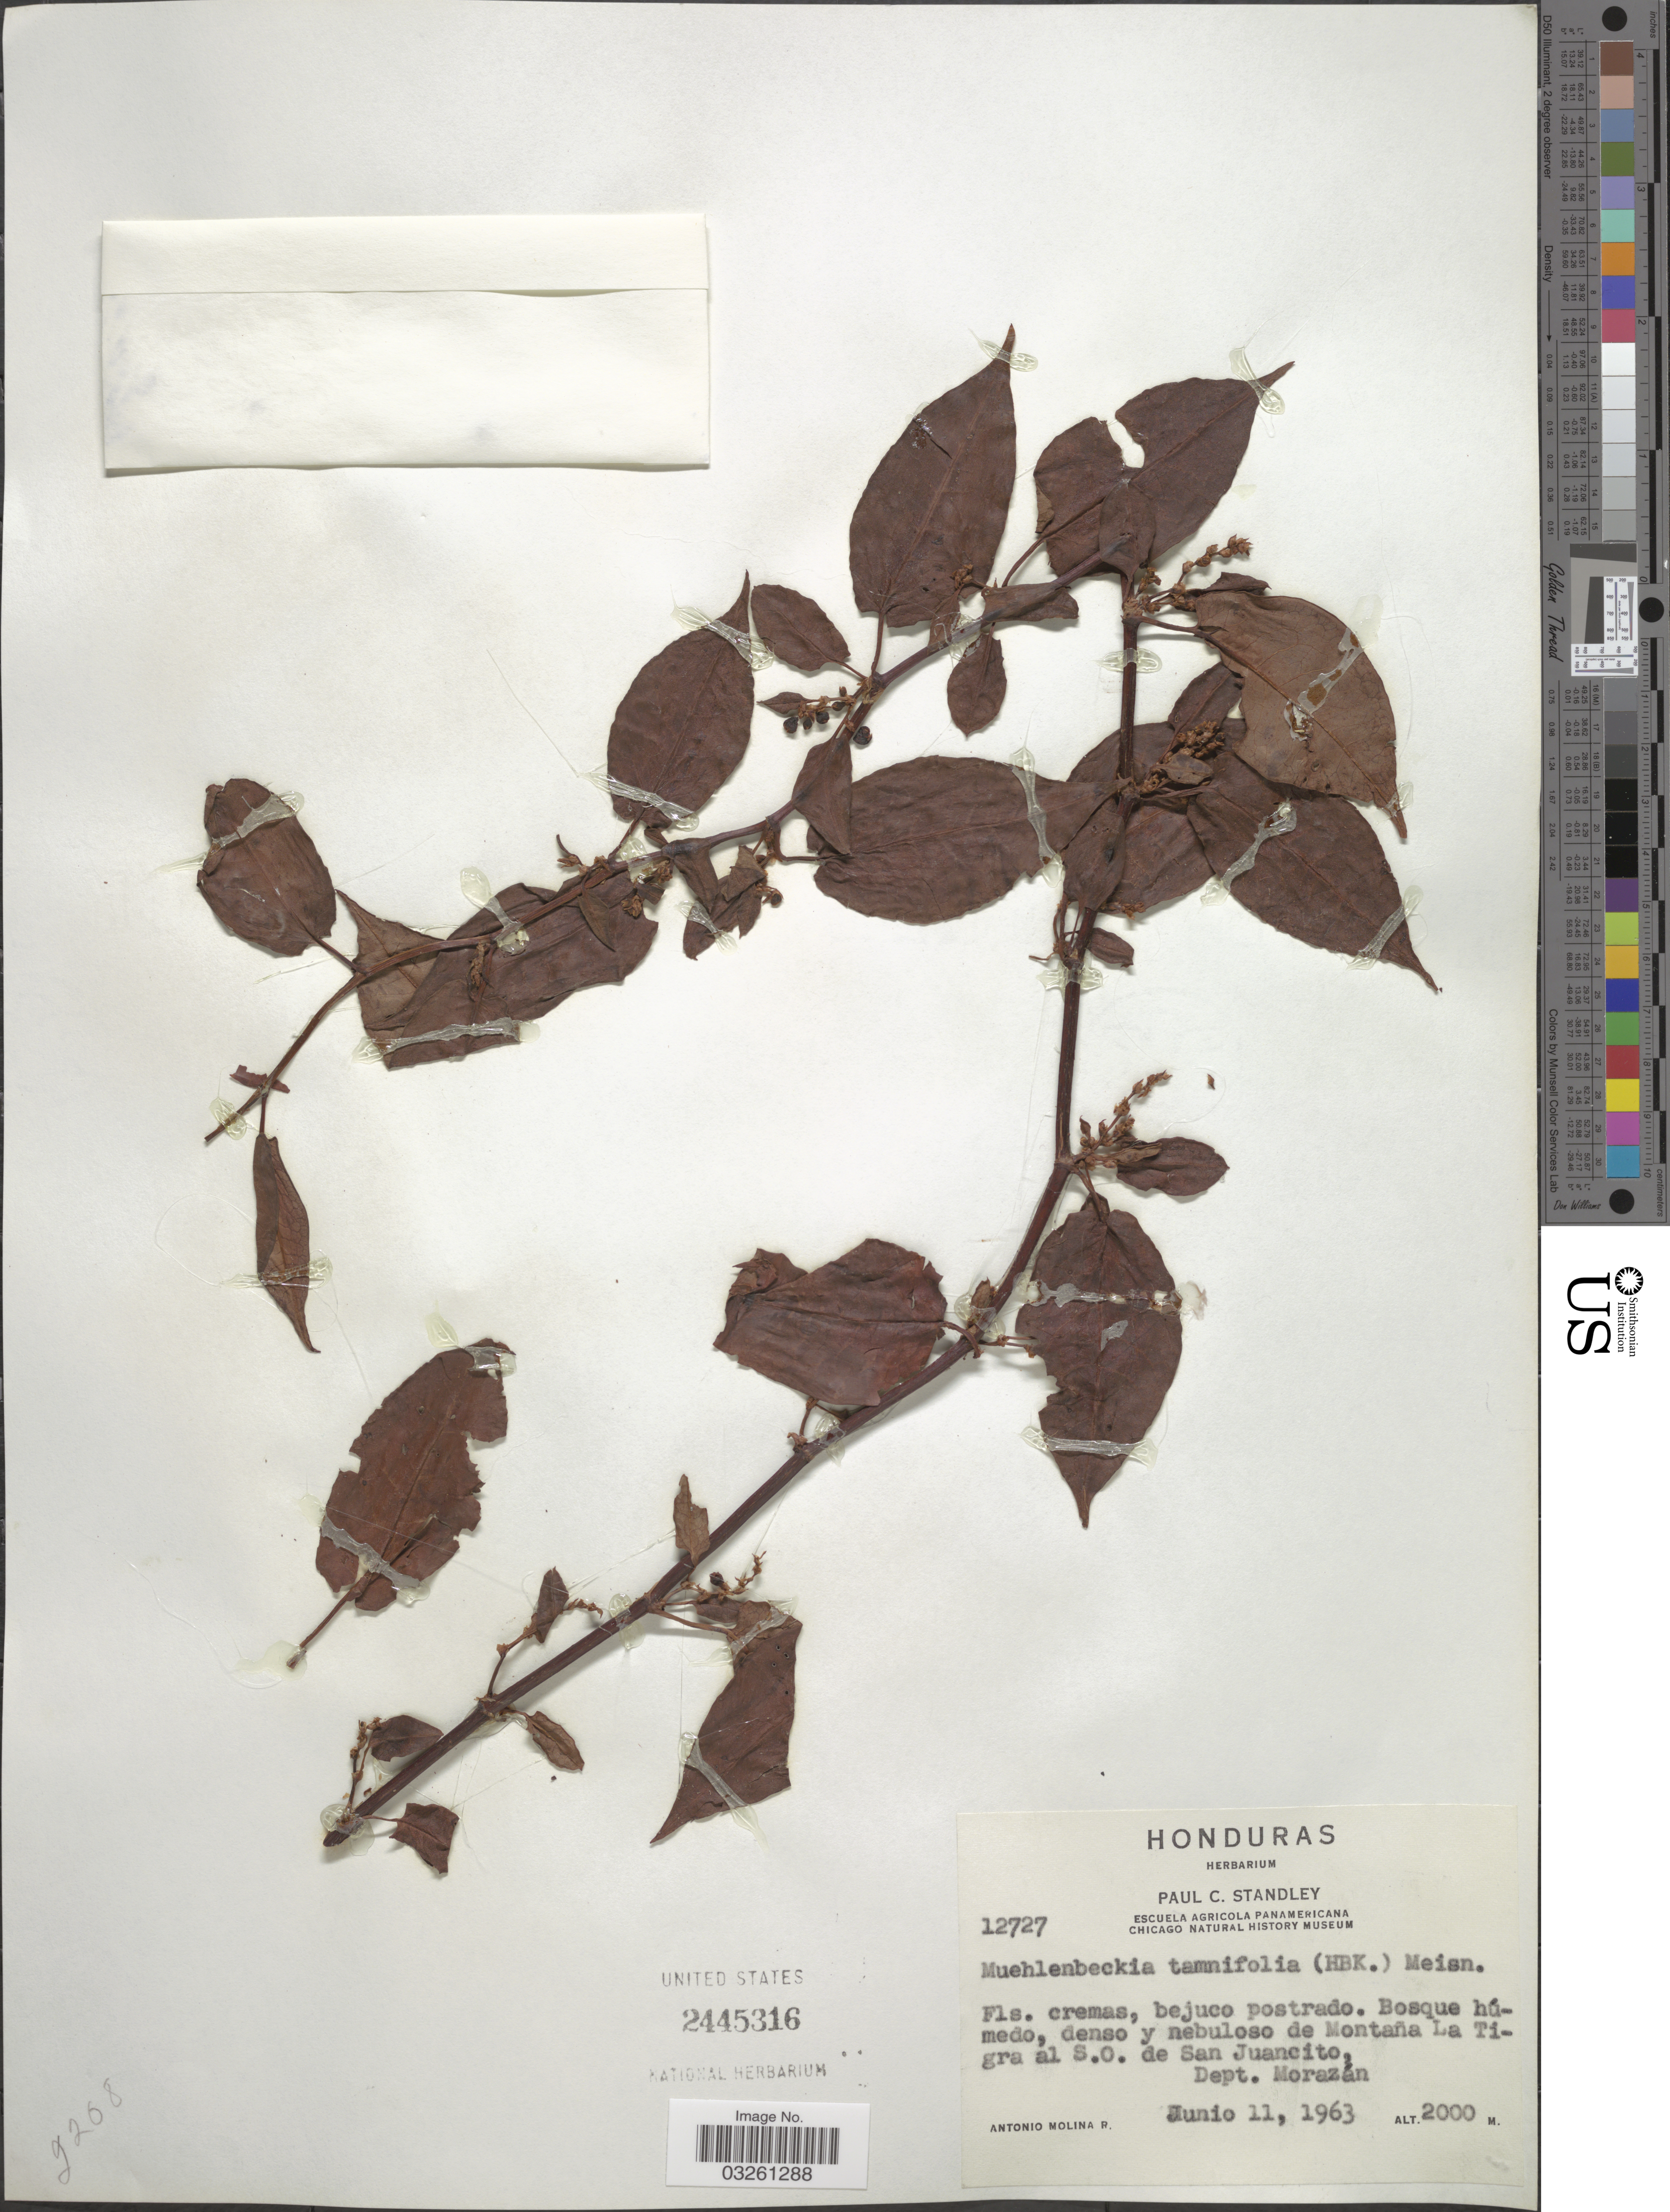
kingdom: Plantae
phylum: Tracheophyta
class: Magnoliopsida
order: Caryophyllales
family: Polygonaceae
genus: Muehlenbeckia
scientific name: Muehlenbeckia tamnifolia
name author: (Kunth) Meisn.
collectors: A. Molina R.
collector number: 12727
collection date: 1963-06-11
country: Honduras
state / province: Fco. Morazán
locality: Denso y nebuloso de Montaña La Tigra al S.O. de San Juancito, Dept. Morazán.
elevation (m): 2000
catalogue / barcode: US 2445316